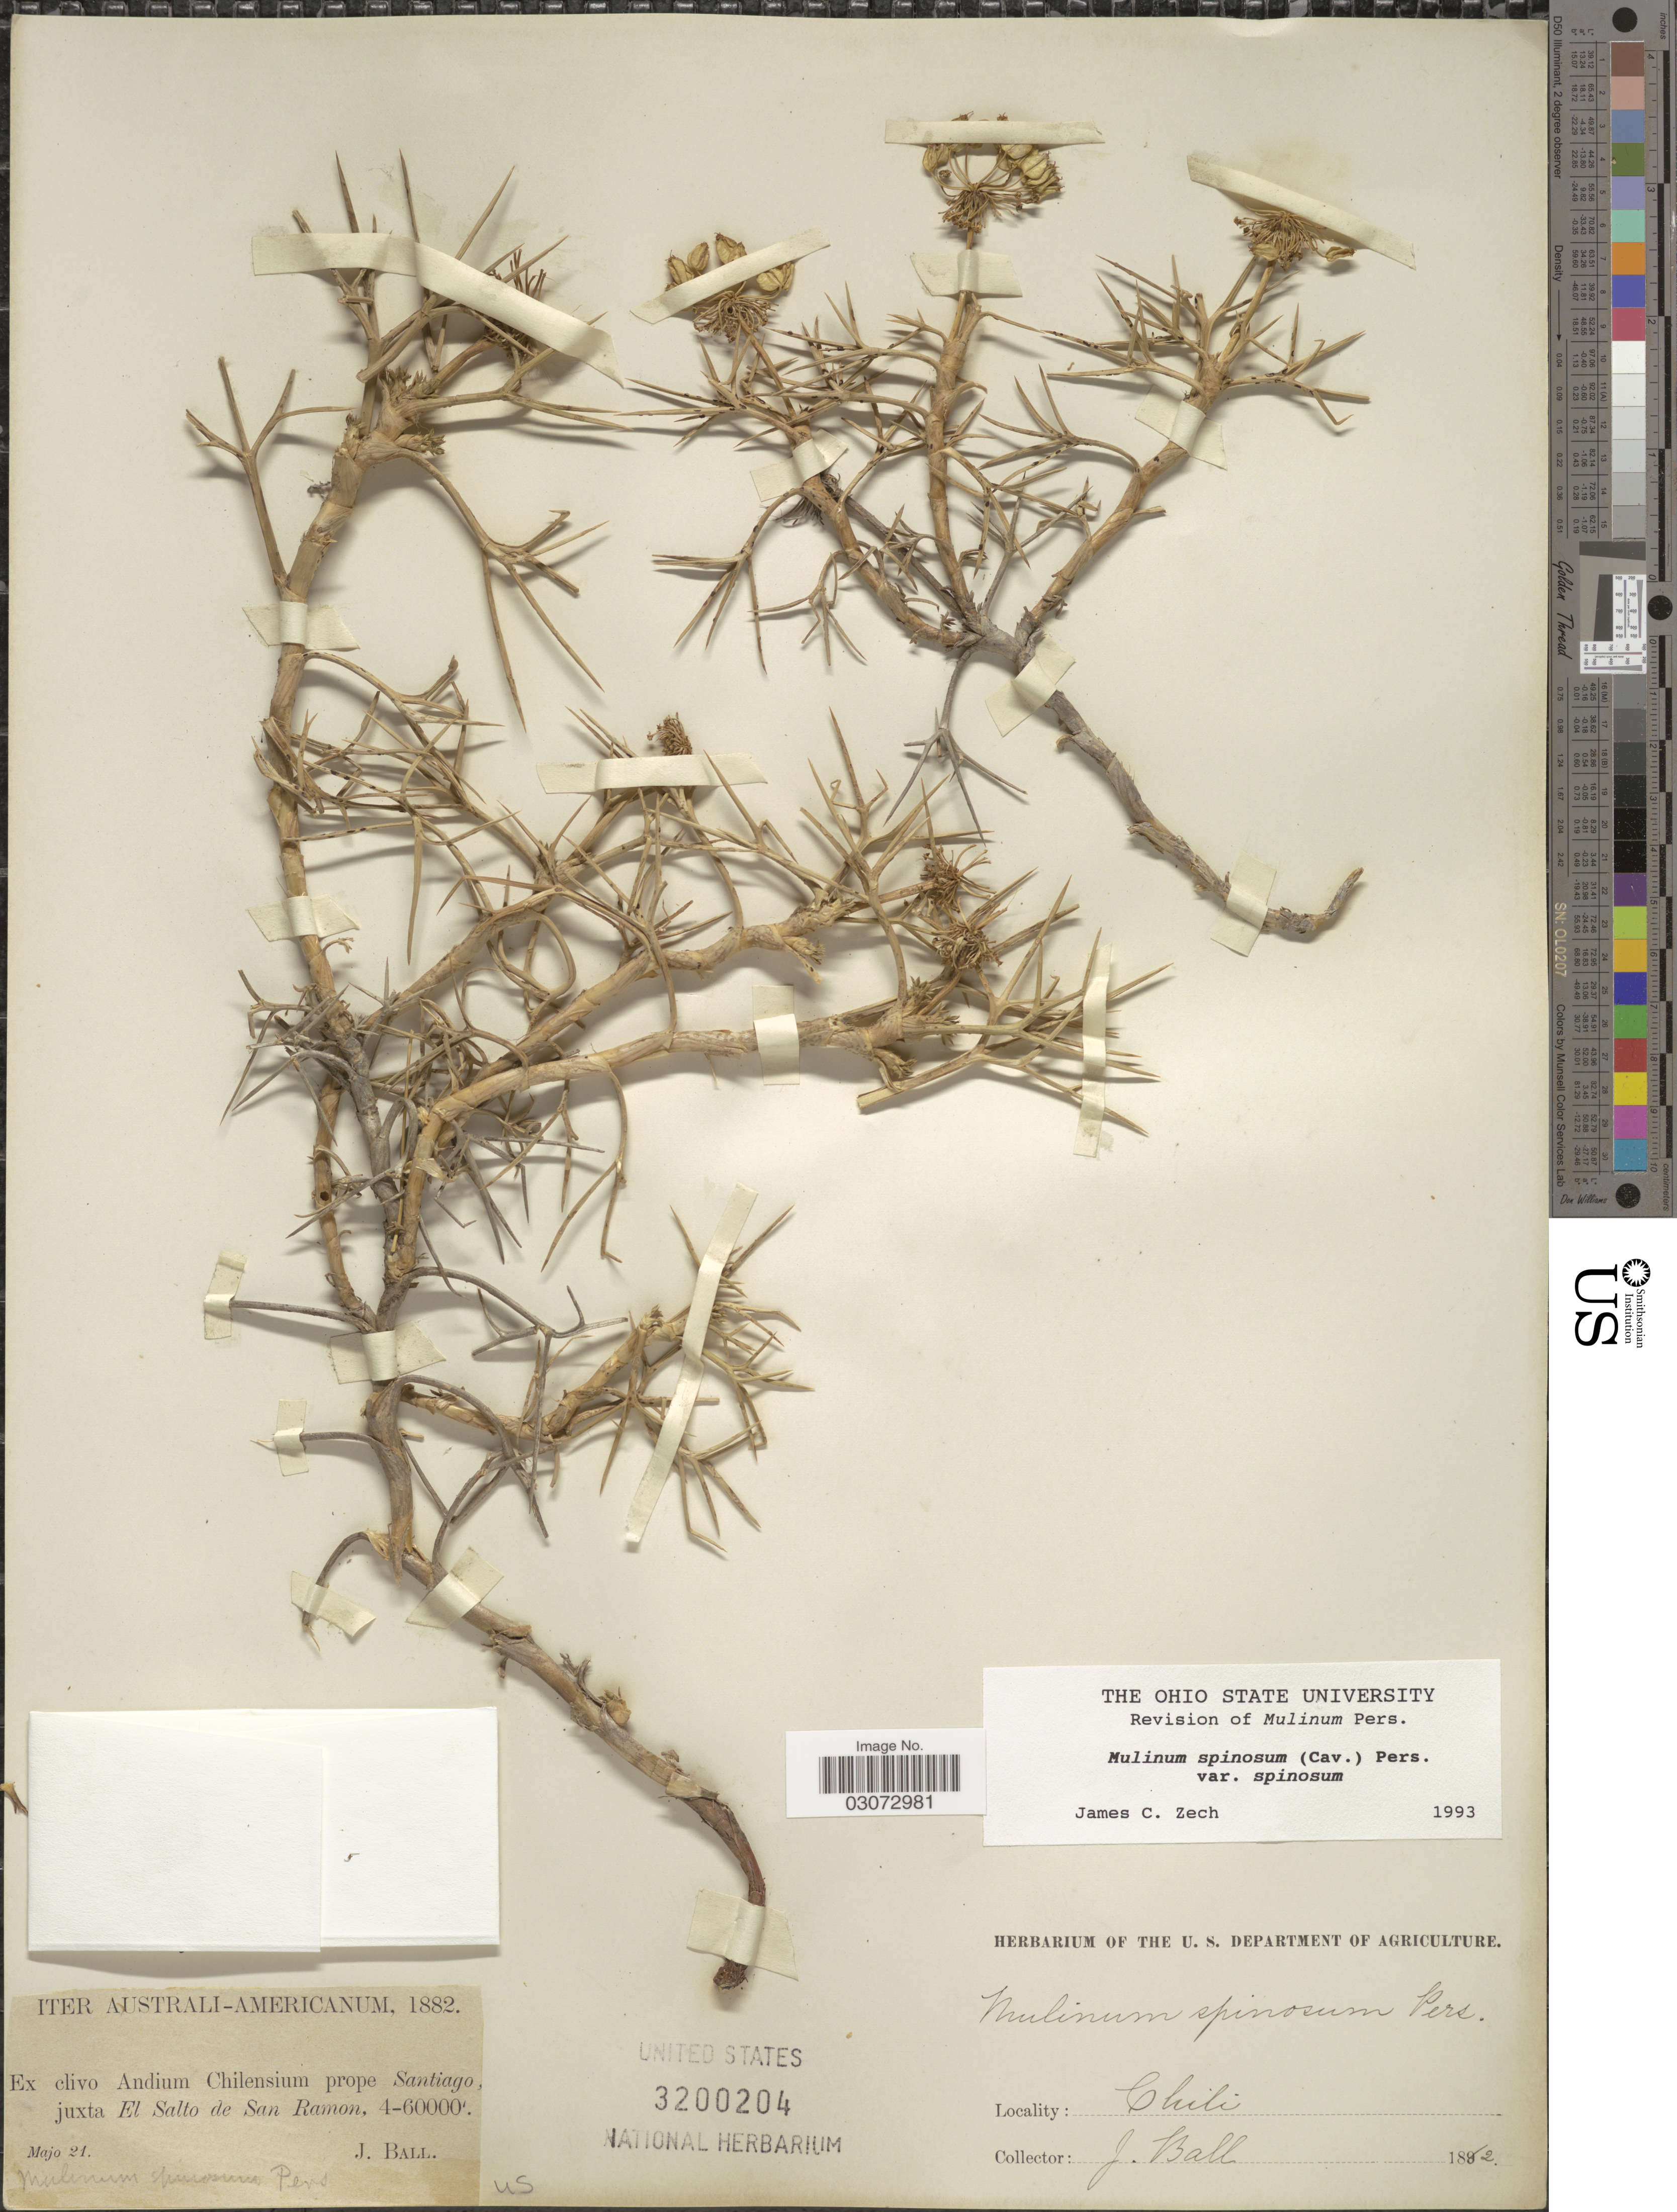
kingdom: Plantae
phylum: Tracheophyta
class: Magnoliopsida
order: Apiales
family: Apiaceae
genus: Mulinum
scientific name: Mulinum spinosum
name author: Pers.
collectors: J. Ball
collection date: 1882-05-21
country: Chile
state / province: Región Metropolitana (RM)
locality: Ex clivo Andium Chilensium prope Santiago, juxta El Salto de San Ramon. Chili.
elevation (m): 12192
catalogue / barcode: US 3200204